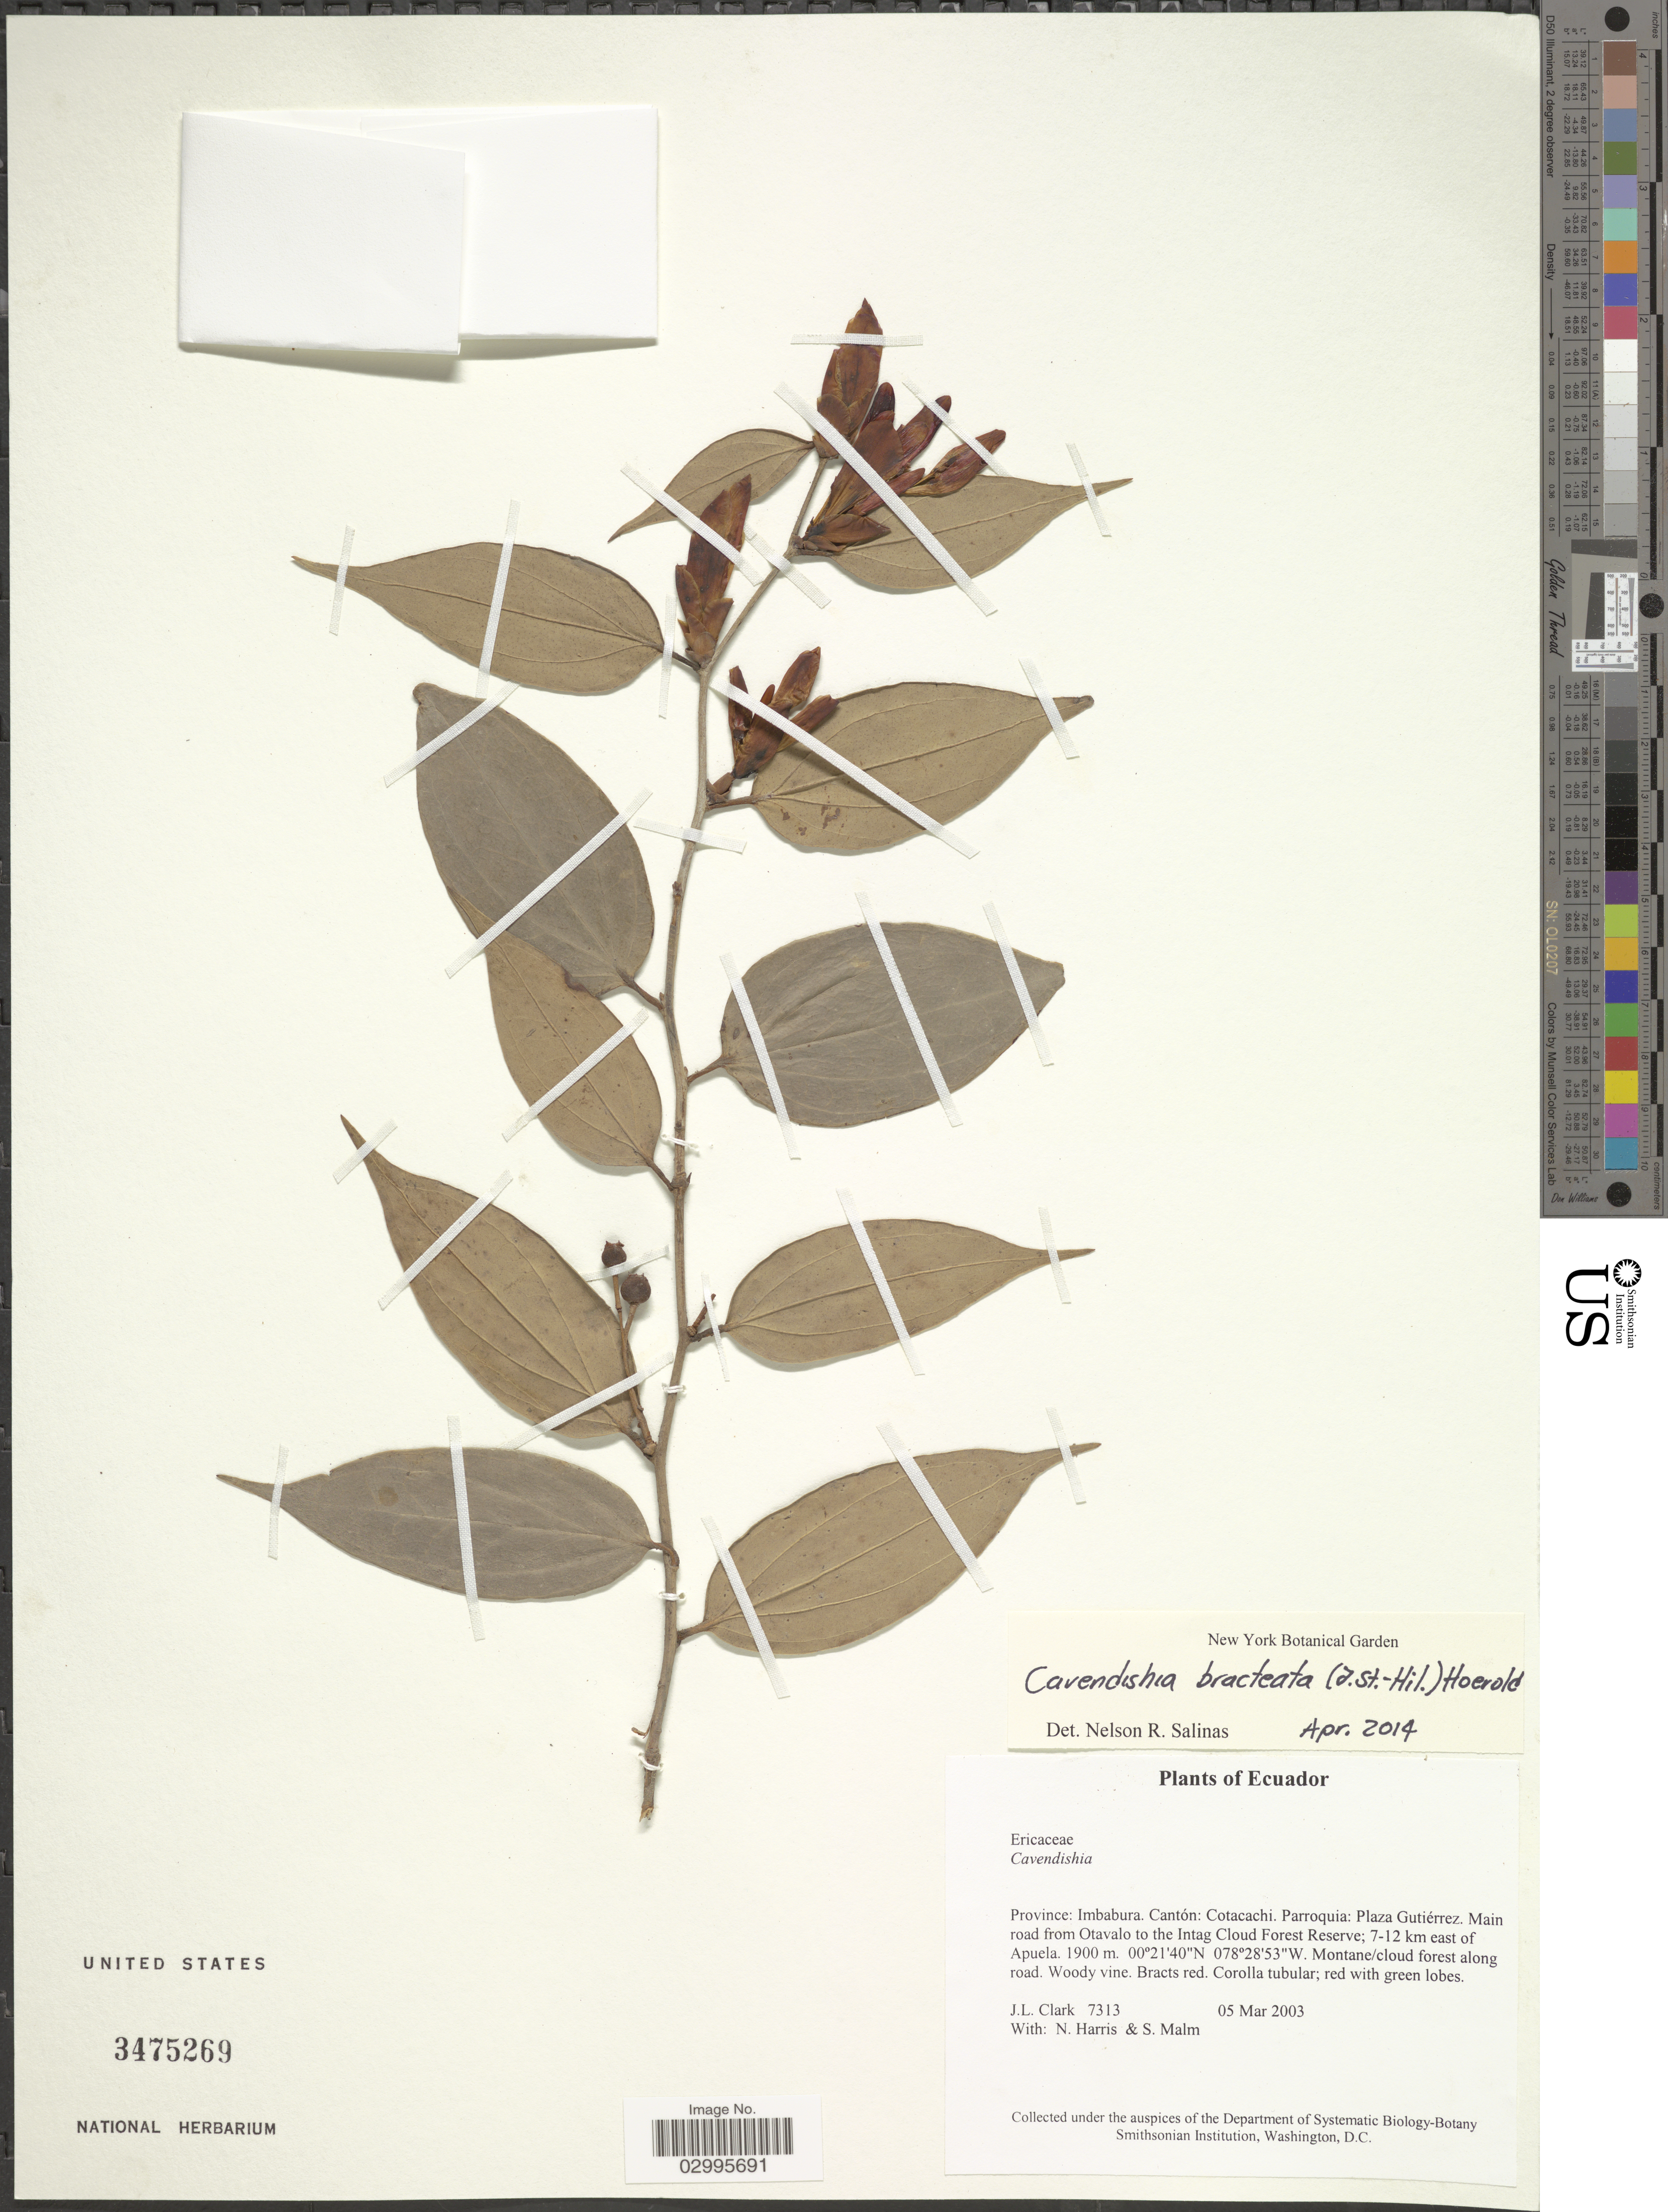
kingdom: Plantae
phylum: Tracheophyta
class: Magnoliopsida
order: Ericales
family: Ericaceae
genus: Cavendishia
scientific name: Cavendishia bracteata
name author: (Ruiz & Pav. ex J. St.-Hil.) Hoerold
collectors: J. L. Clark, N. Harris & S. Malm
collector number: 7313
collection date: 2003-03-05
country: Ecuador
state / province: Imbabura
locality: Cantón: Cotacachi. Parroquia: Plaza Gutiérrez. Main road from Otavalo to the Intag Cloud Forest Reserve; 7-12 km east of Apuela.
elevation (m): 1900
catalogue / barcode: US 3475269